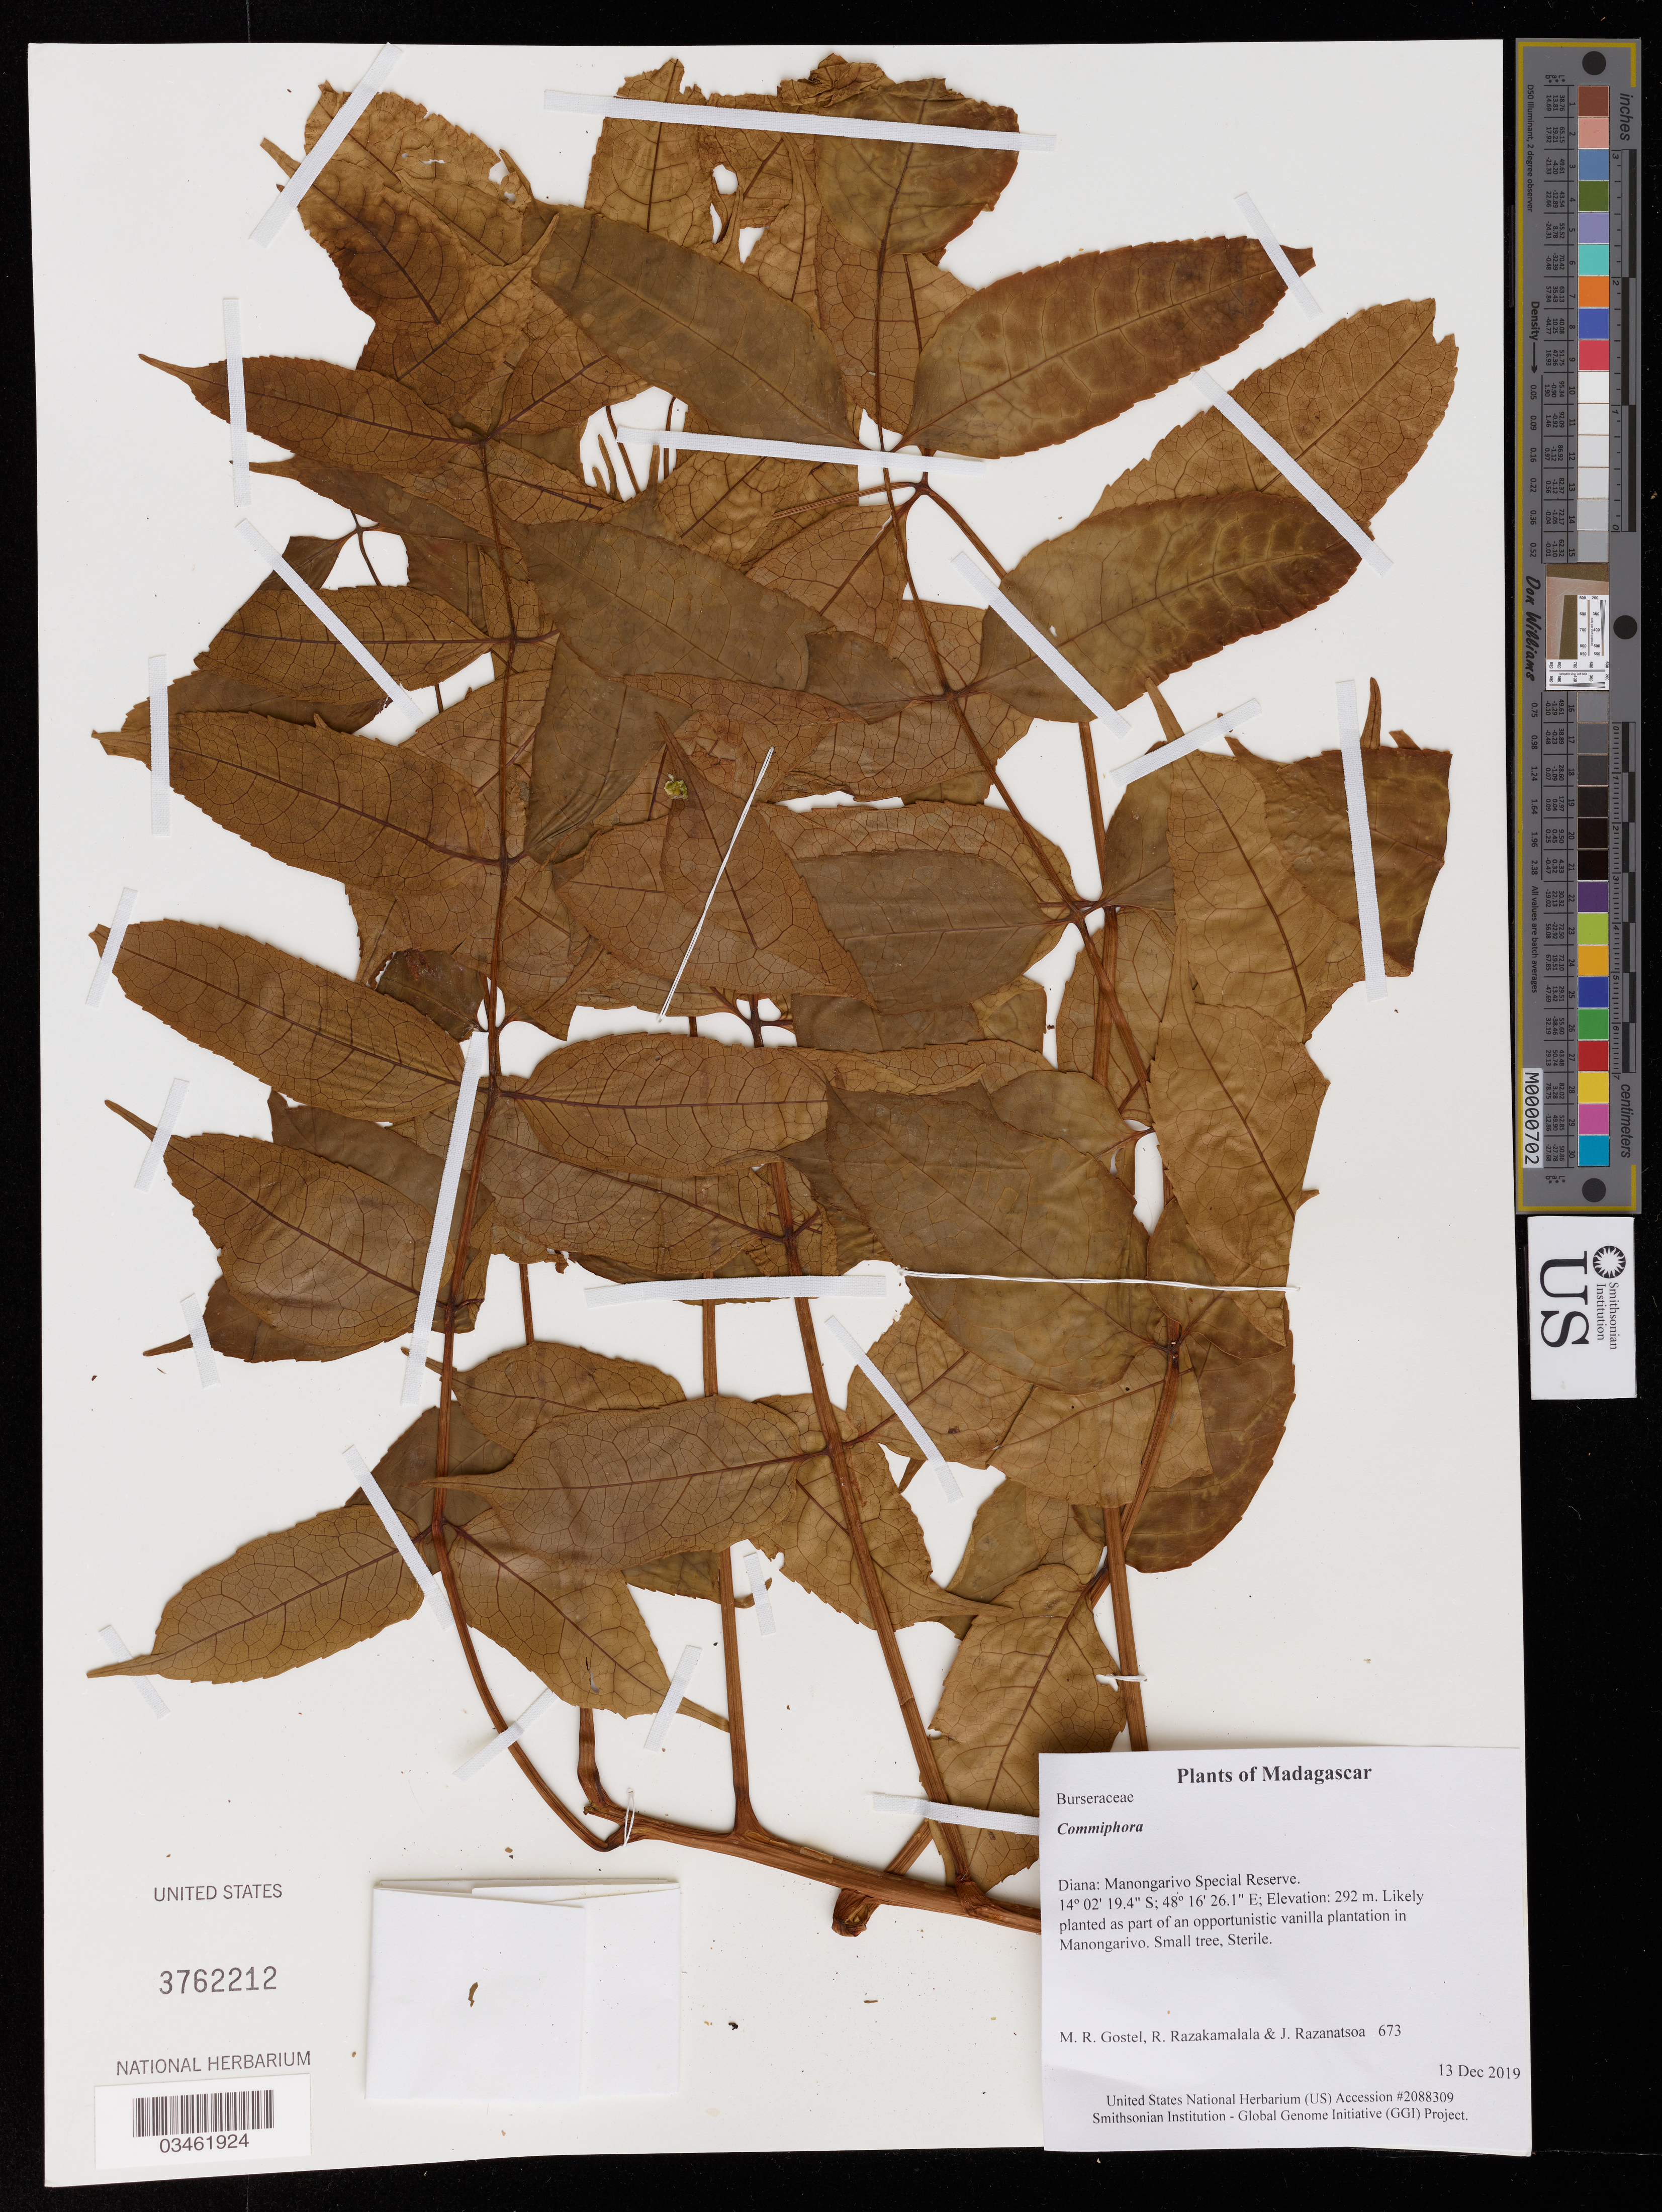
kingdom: Plantae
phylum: Tracheophyta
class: Magnoliopsida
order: Sapindales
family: Burseraceae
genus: Commiphora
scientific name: Commiphora sp.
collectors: M. R. Gostel, R. Razakamalala & J. Razanatsoa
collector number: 673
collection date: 2019-12-13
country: Madagascar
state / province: Diana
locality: Manongarivo Special Reserve.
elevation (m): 292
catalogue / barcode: US 3762212